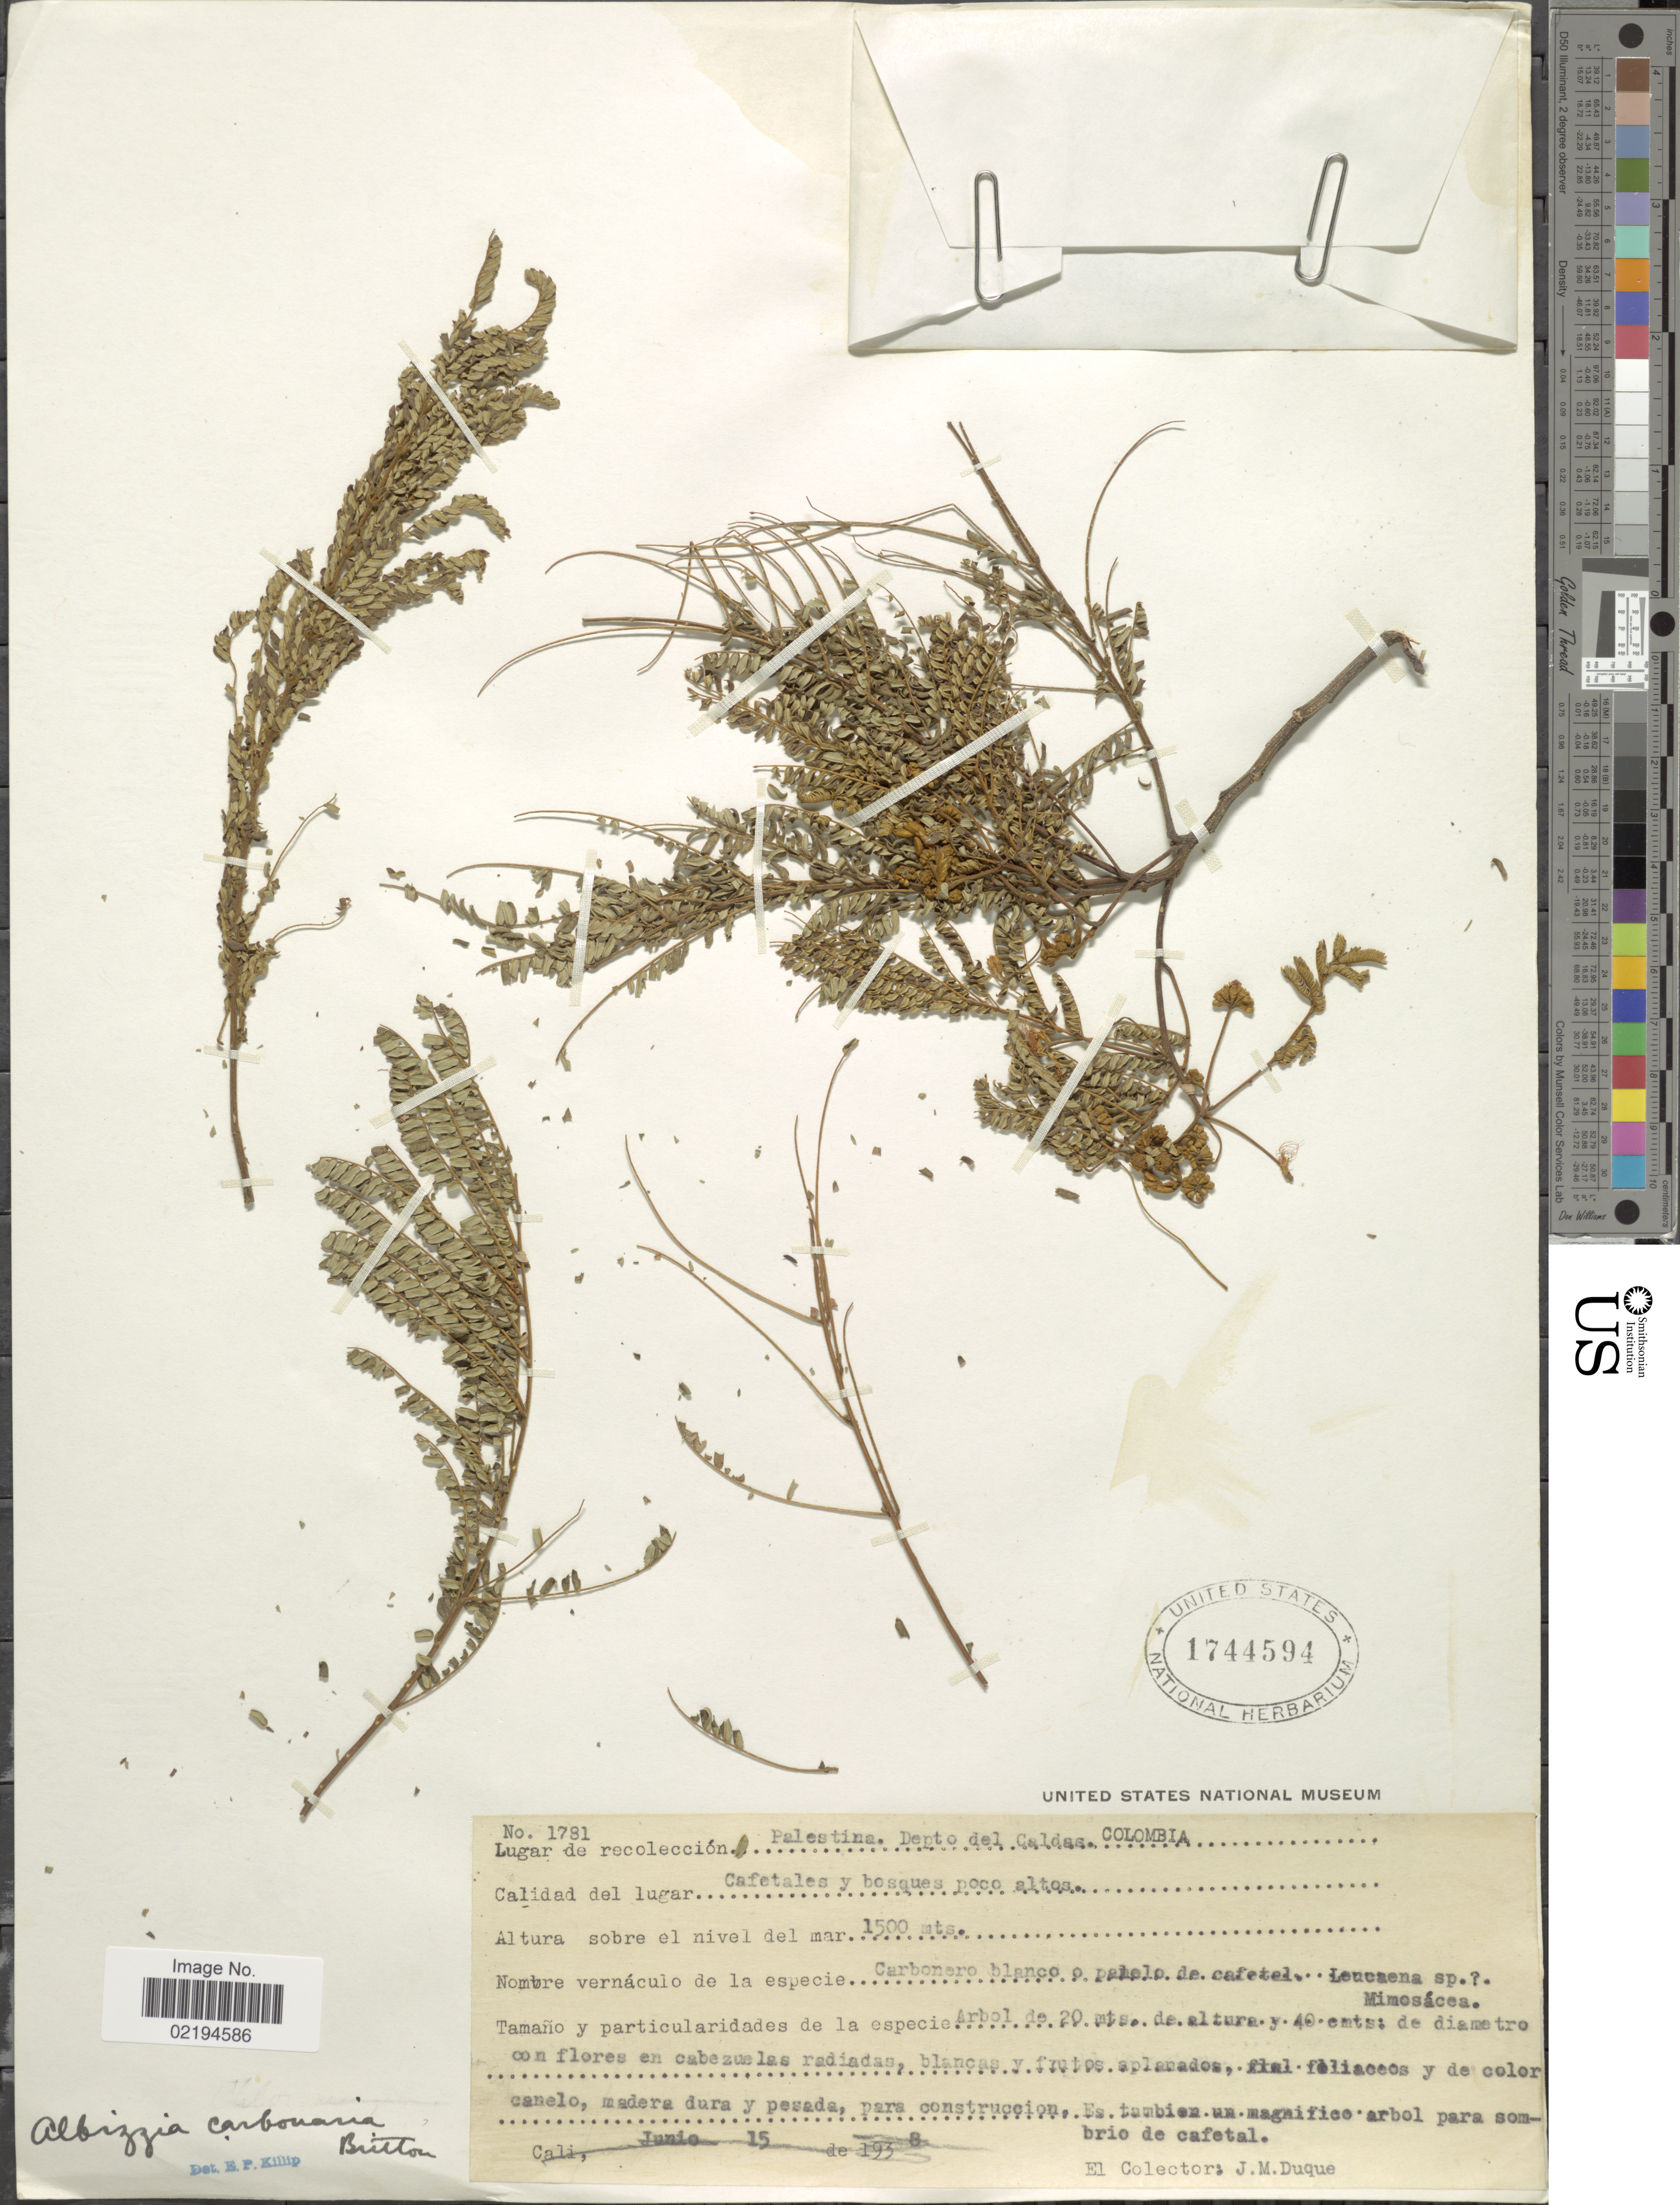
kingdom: Plantae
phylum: Tracheophyta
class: Magnoliopsida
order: Fabales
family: Fabaceae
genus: Pseudosamanea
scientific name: Pseudosamanea carbonaria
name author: (Britton) Koenen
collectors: J. Duque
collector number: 1781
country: Colombia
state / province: Caldas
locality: Palestina.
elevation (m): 1500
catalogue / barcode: US 1744594